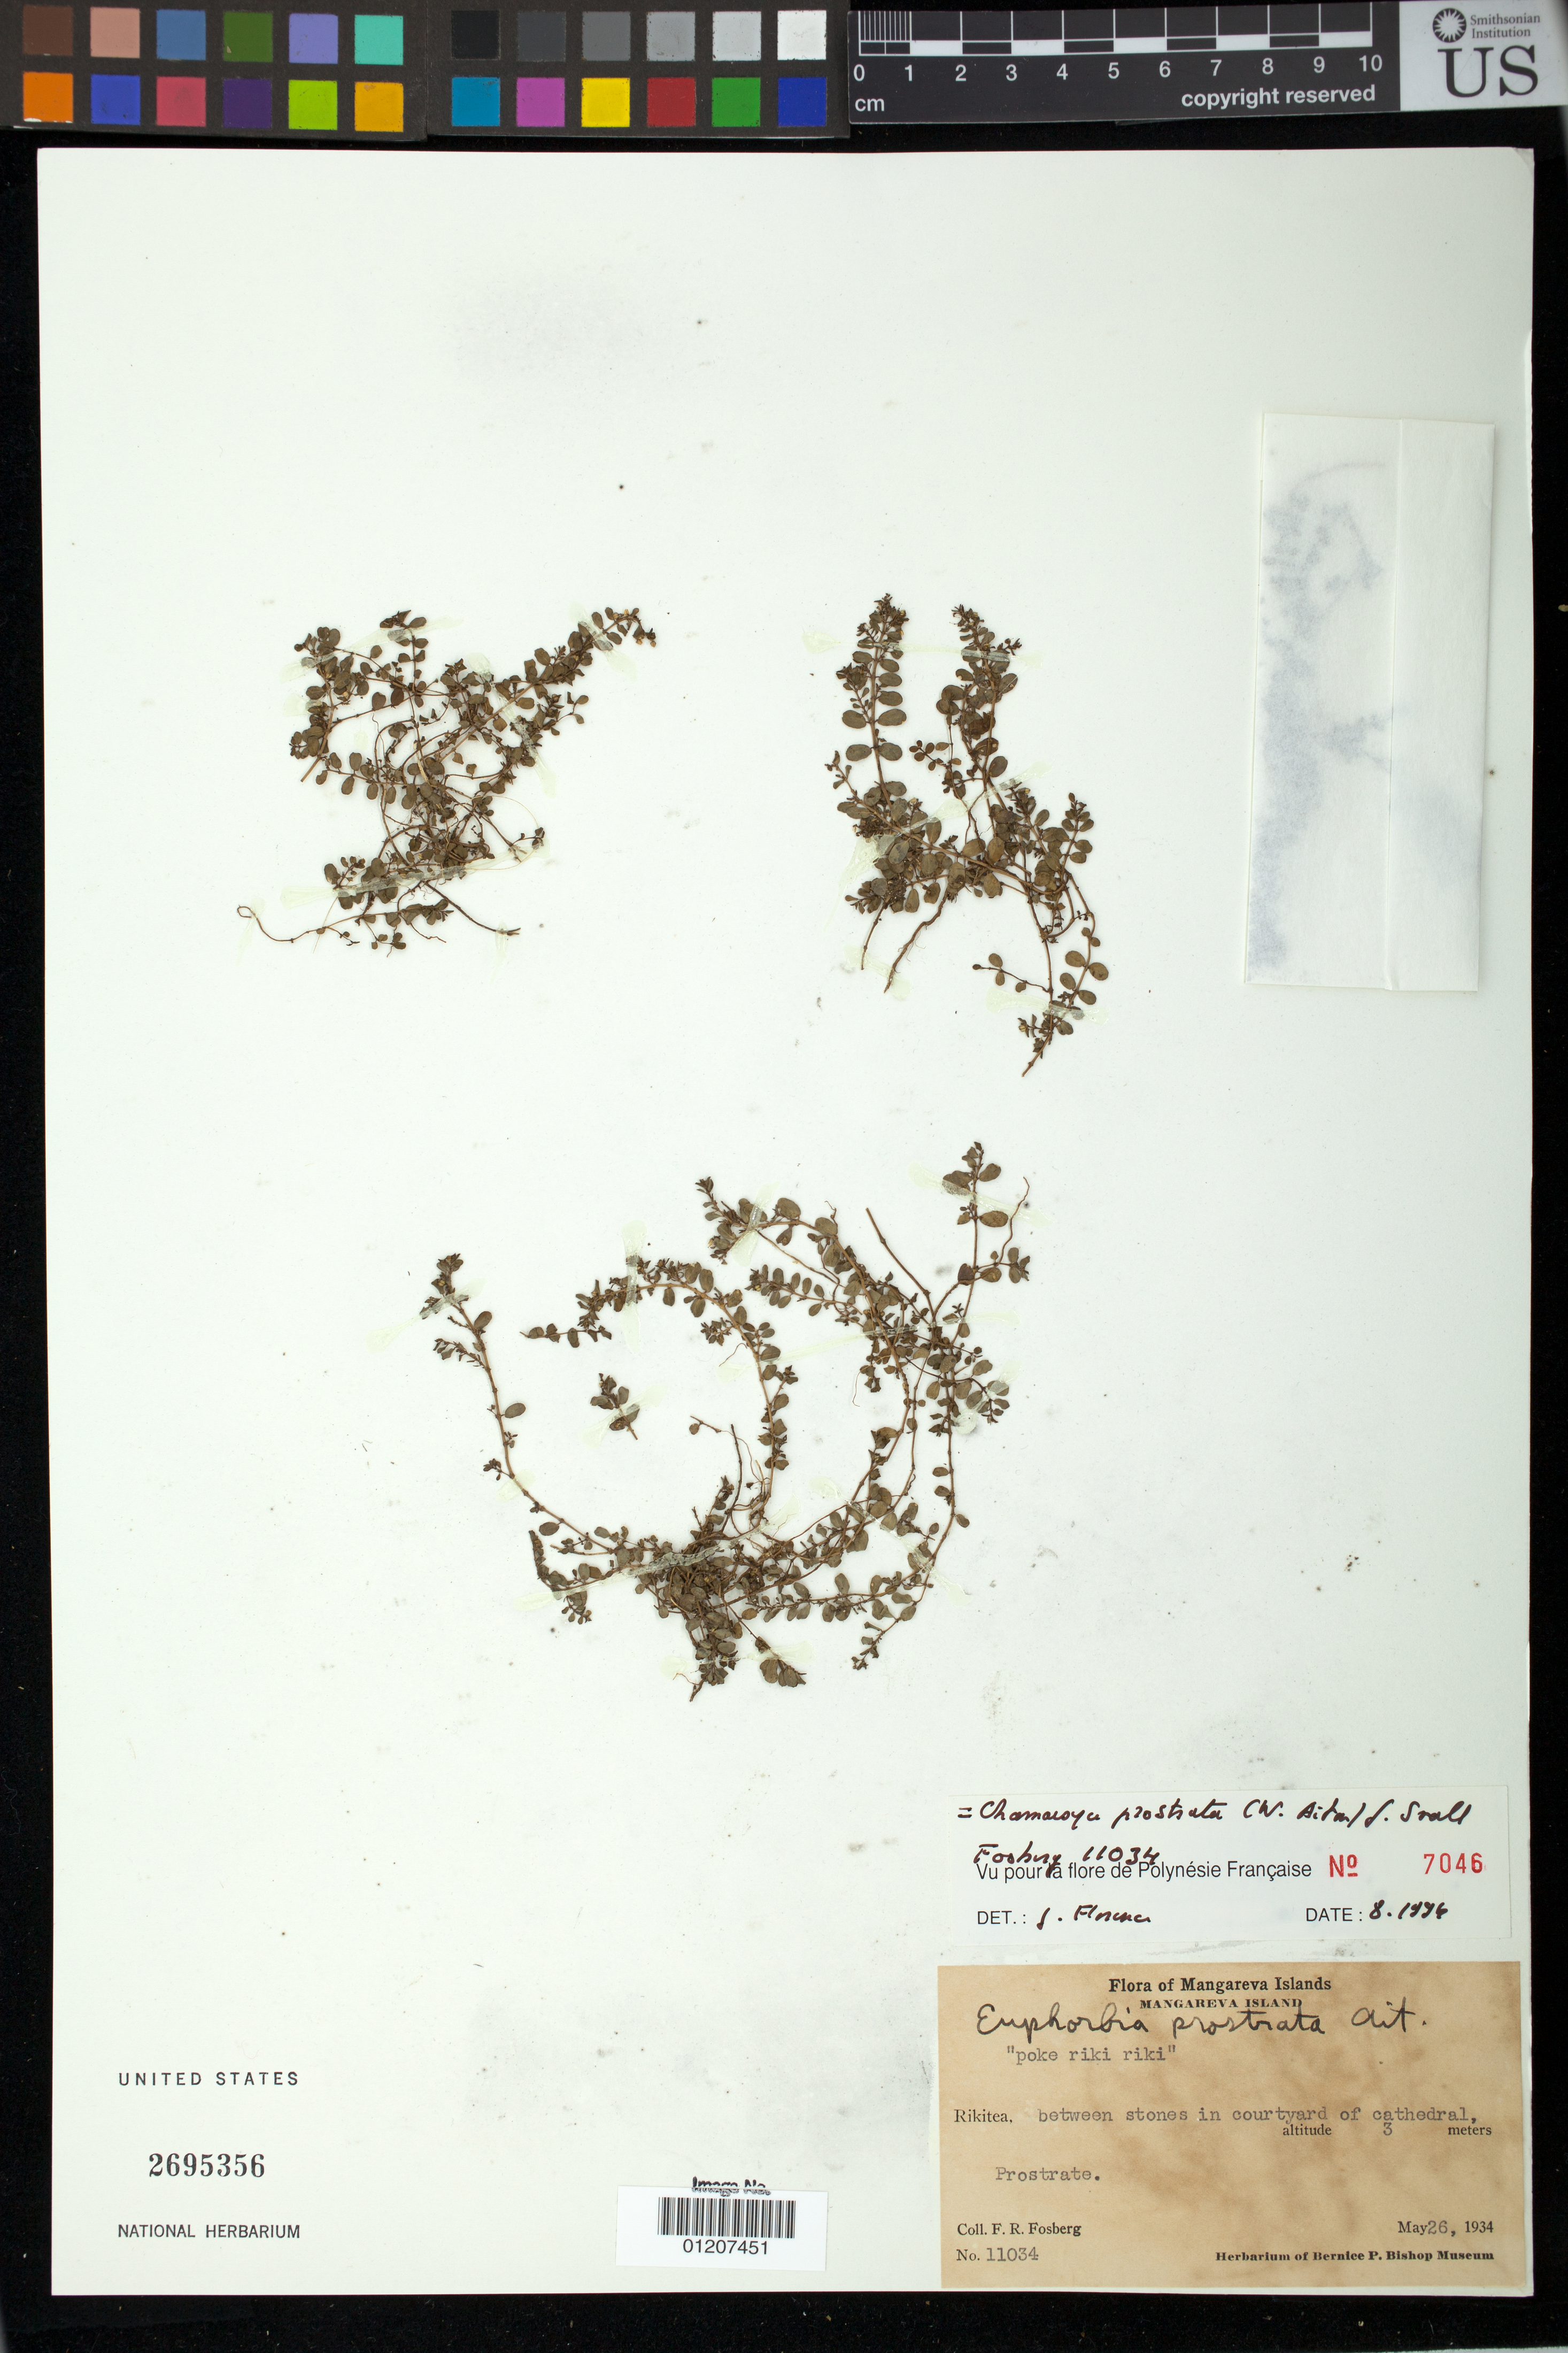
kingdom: Plantae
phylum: Tracheophyta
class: Magnoliopsida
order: Malpighiales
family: Euphorbiaceae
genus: Euphorbia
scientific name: Euphorbia prostrata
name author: Aiton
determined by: Florence, J.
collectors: F. R. Fosberg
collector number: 11034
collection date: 1934-05-26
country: French Polynesia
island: Mangareva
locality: Rikitea. In courtyard of cathedral.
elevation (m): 3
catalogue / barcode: US 2695356